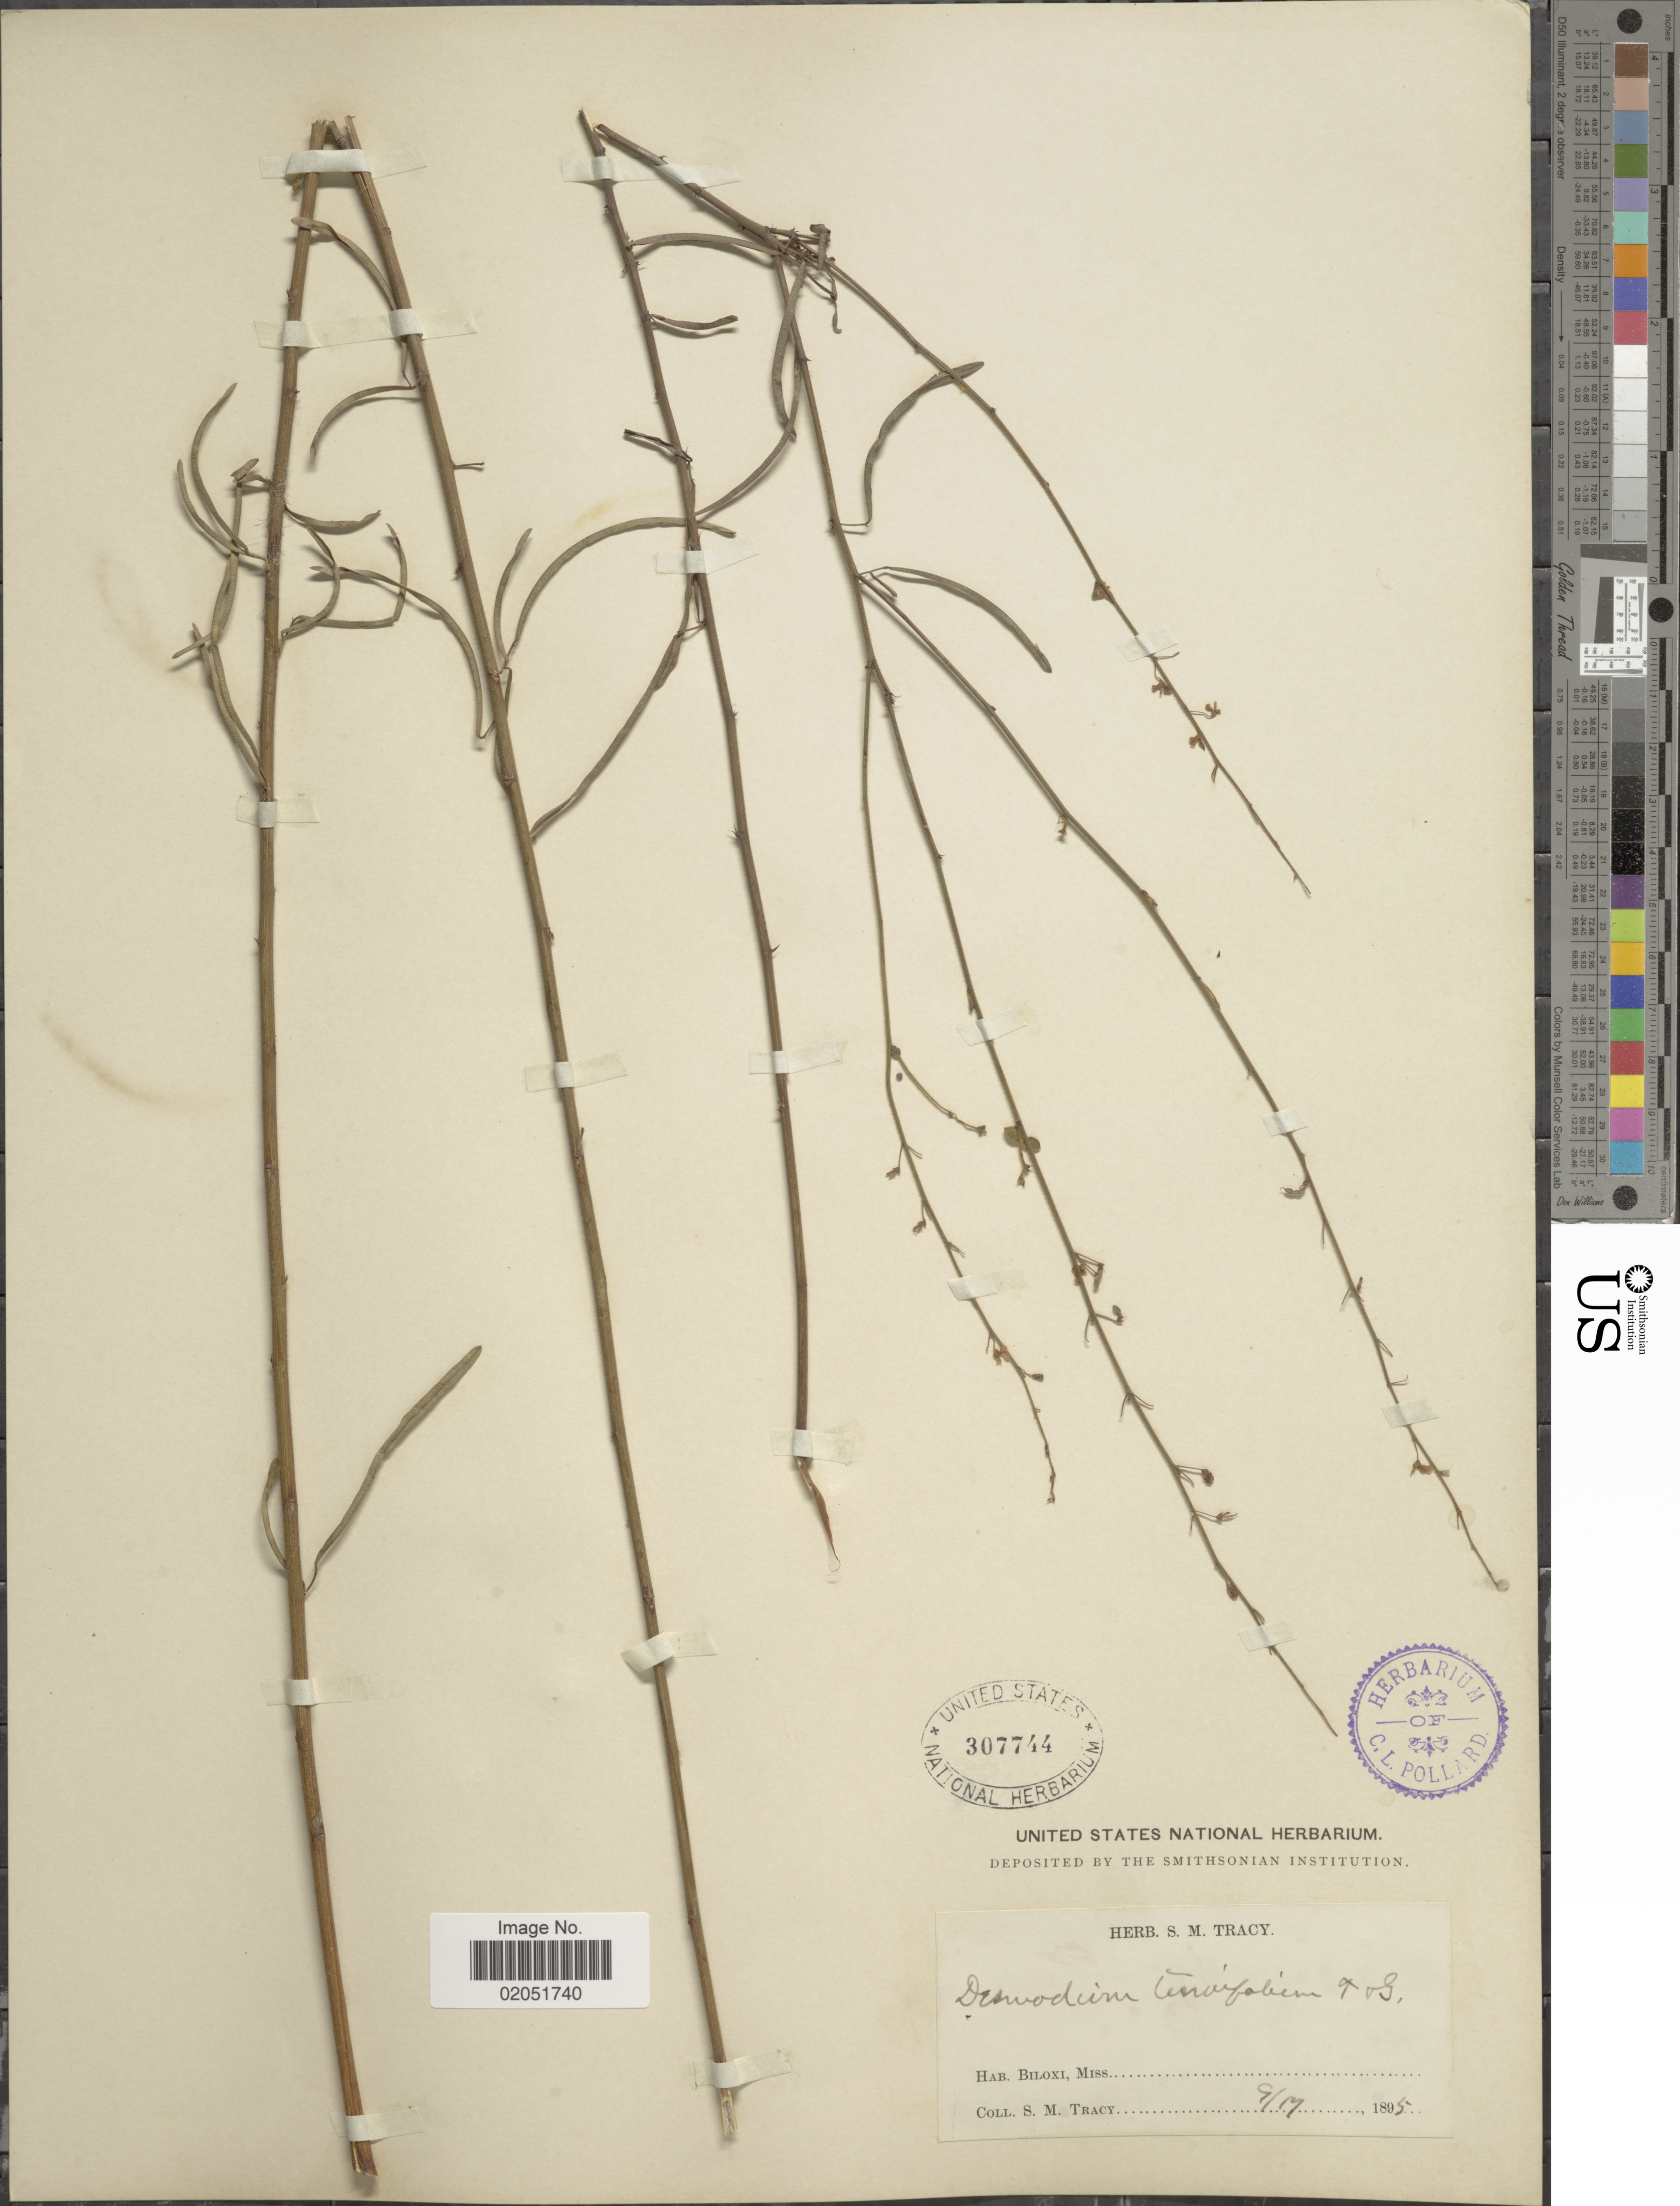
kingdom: Plantae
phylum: Tracheophyta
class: Magnoliopsida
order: Fabales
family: Fabaceae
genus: Desmodium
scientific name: Desmodium tenuifolium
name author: Torr. & A. Gray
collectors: S. M. Tracy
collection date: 1895-09-19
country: United States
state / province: Mississippi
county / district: Harrison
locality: Biloxi, Miss.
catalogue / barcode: US 307744